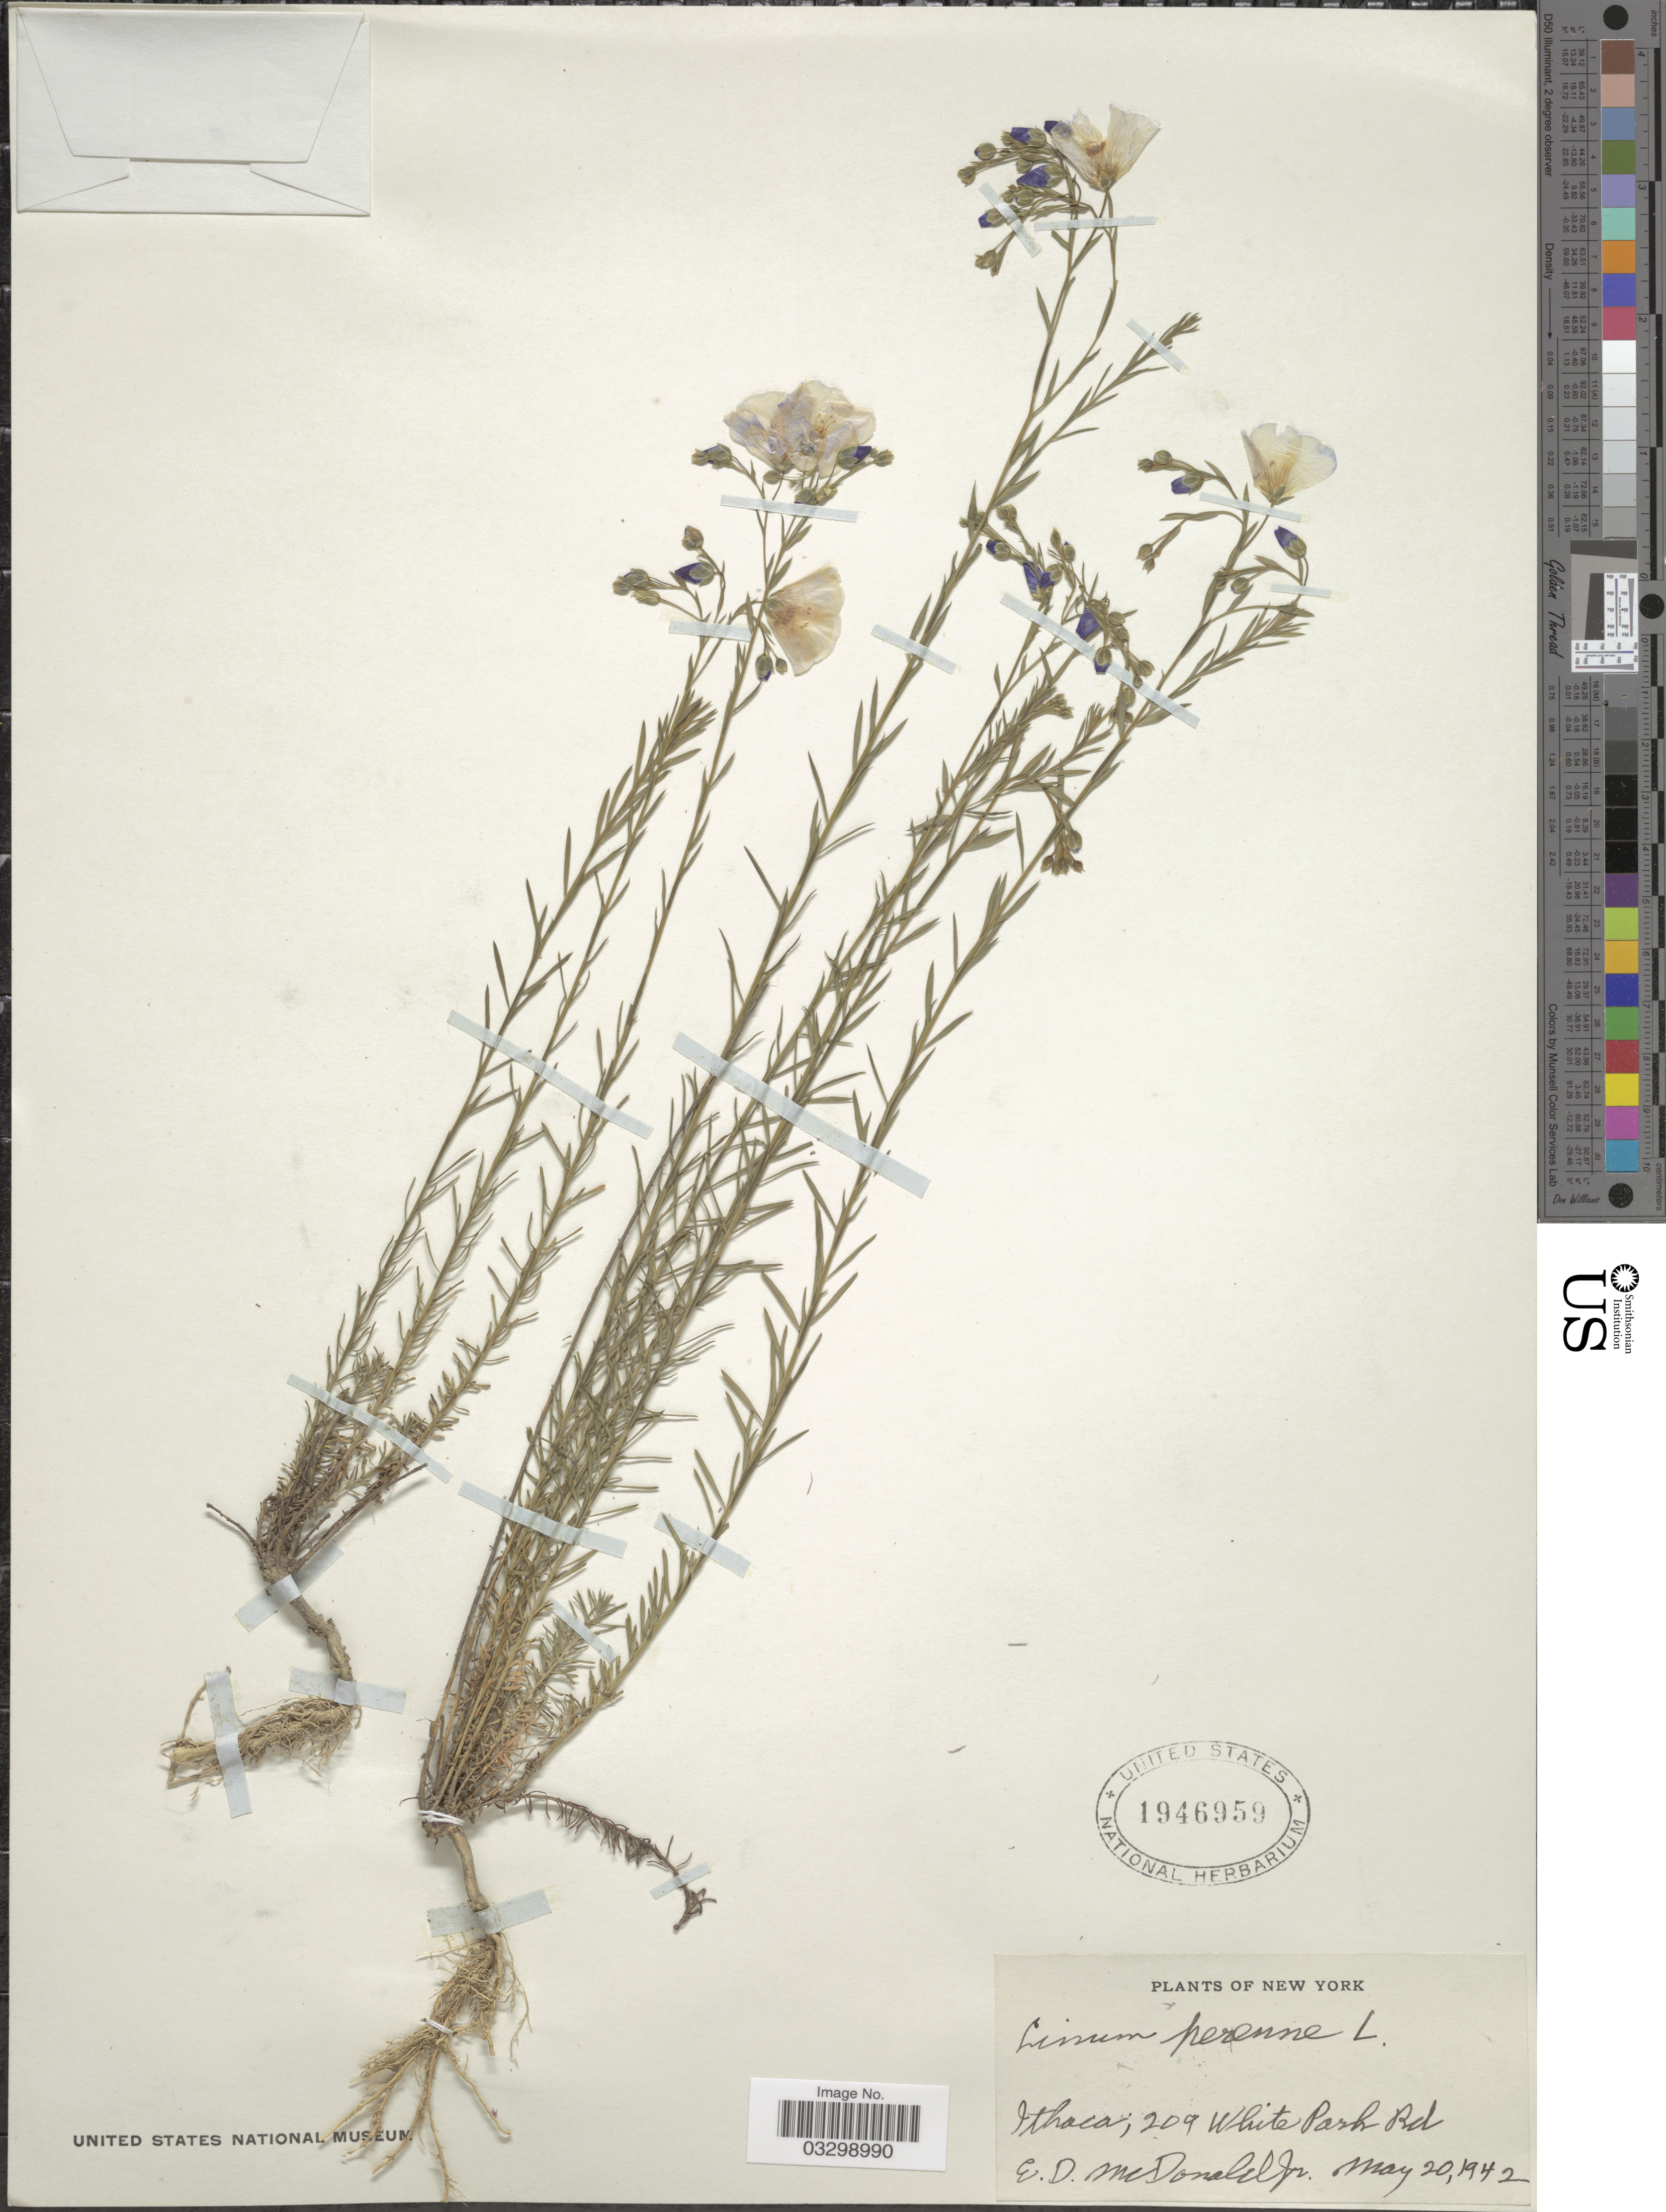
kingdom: Plantae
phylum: Tracheophyta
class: Magnoliopsida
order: Malpighiales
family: Linaceae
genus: Linum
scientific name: Linum perenne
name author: L.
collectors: E. D. McDonald Jr.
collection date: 1942-05-20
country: United States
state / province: New York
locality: Ithaca, 209 White Park Rd.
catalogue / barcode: US 1946959